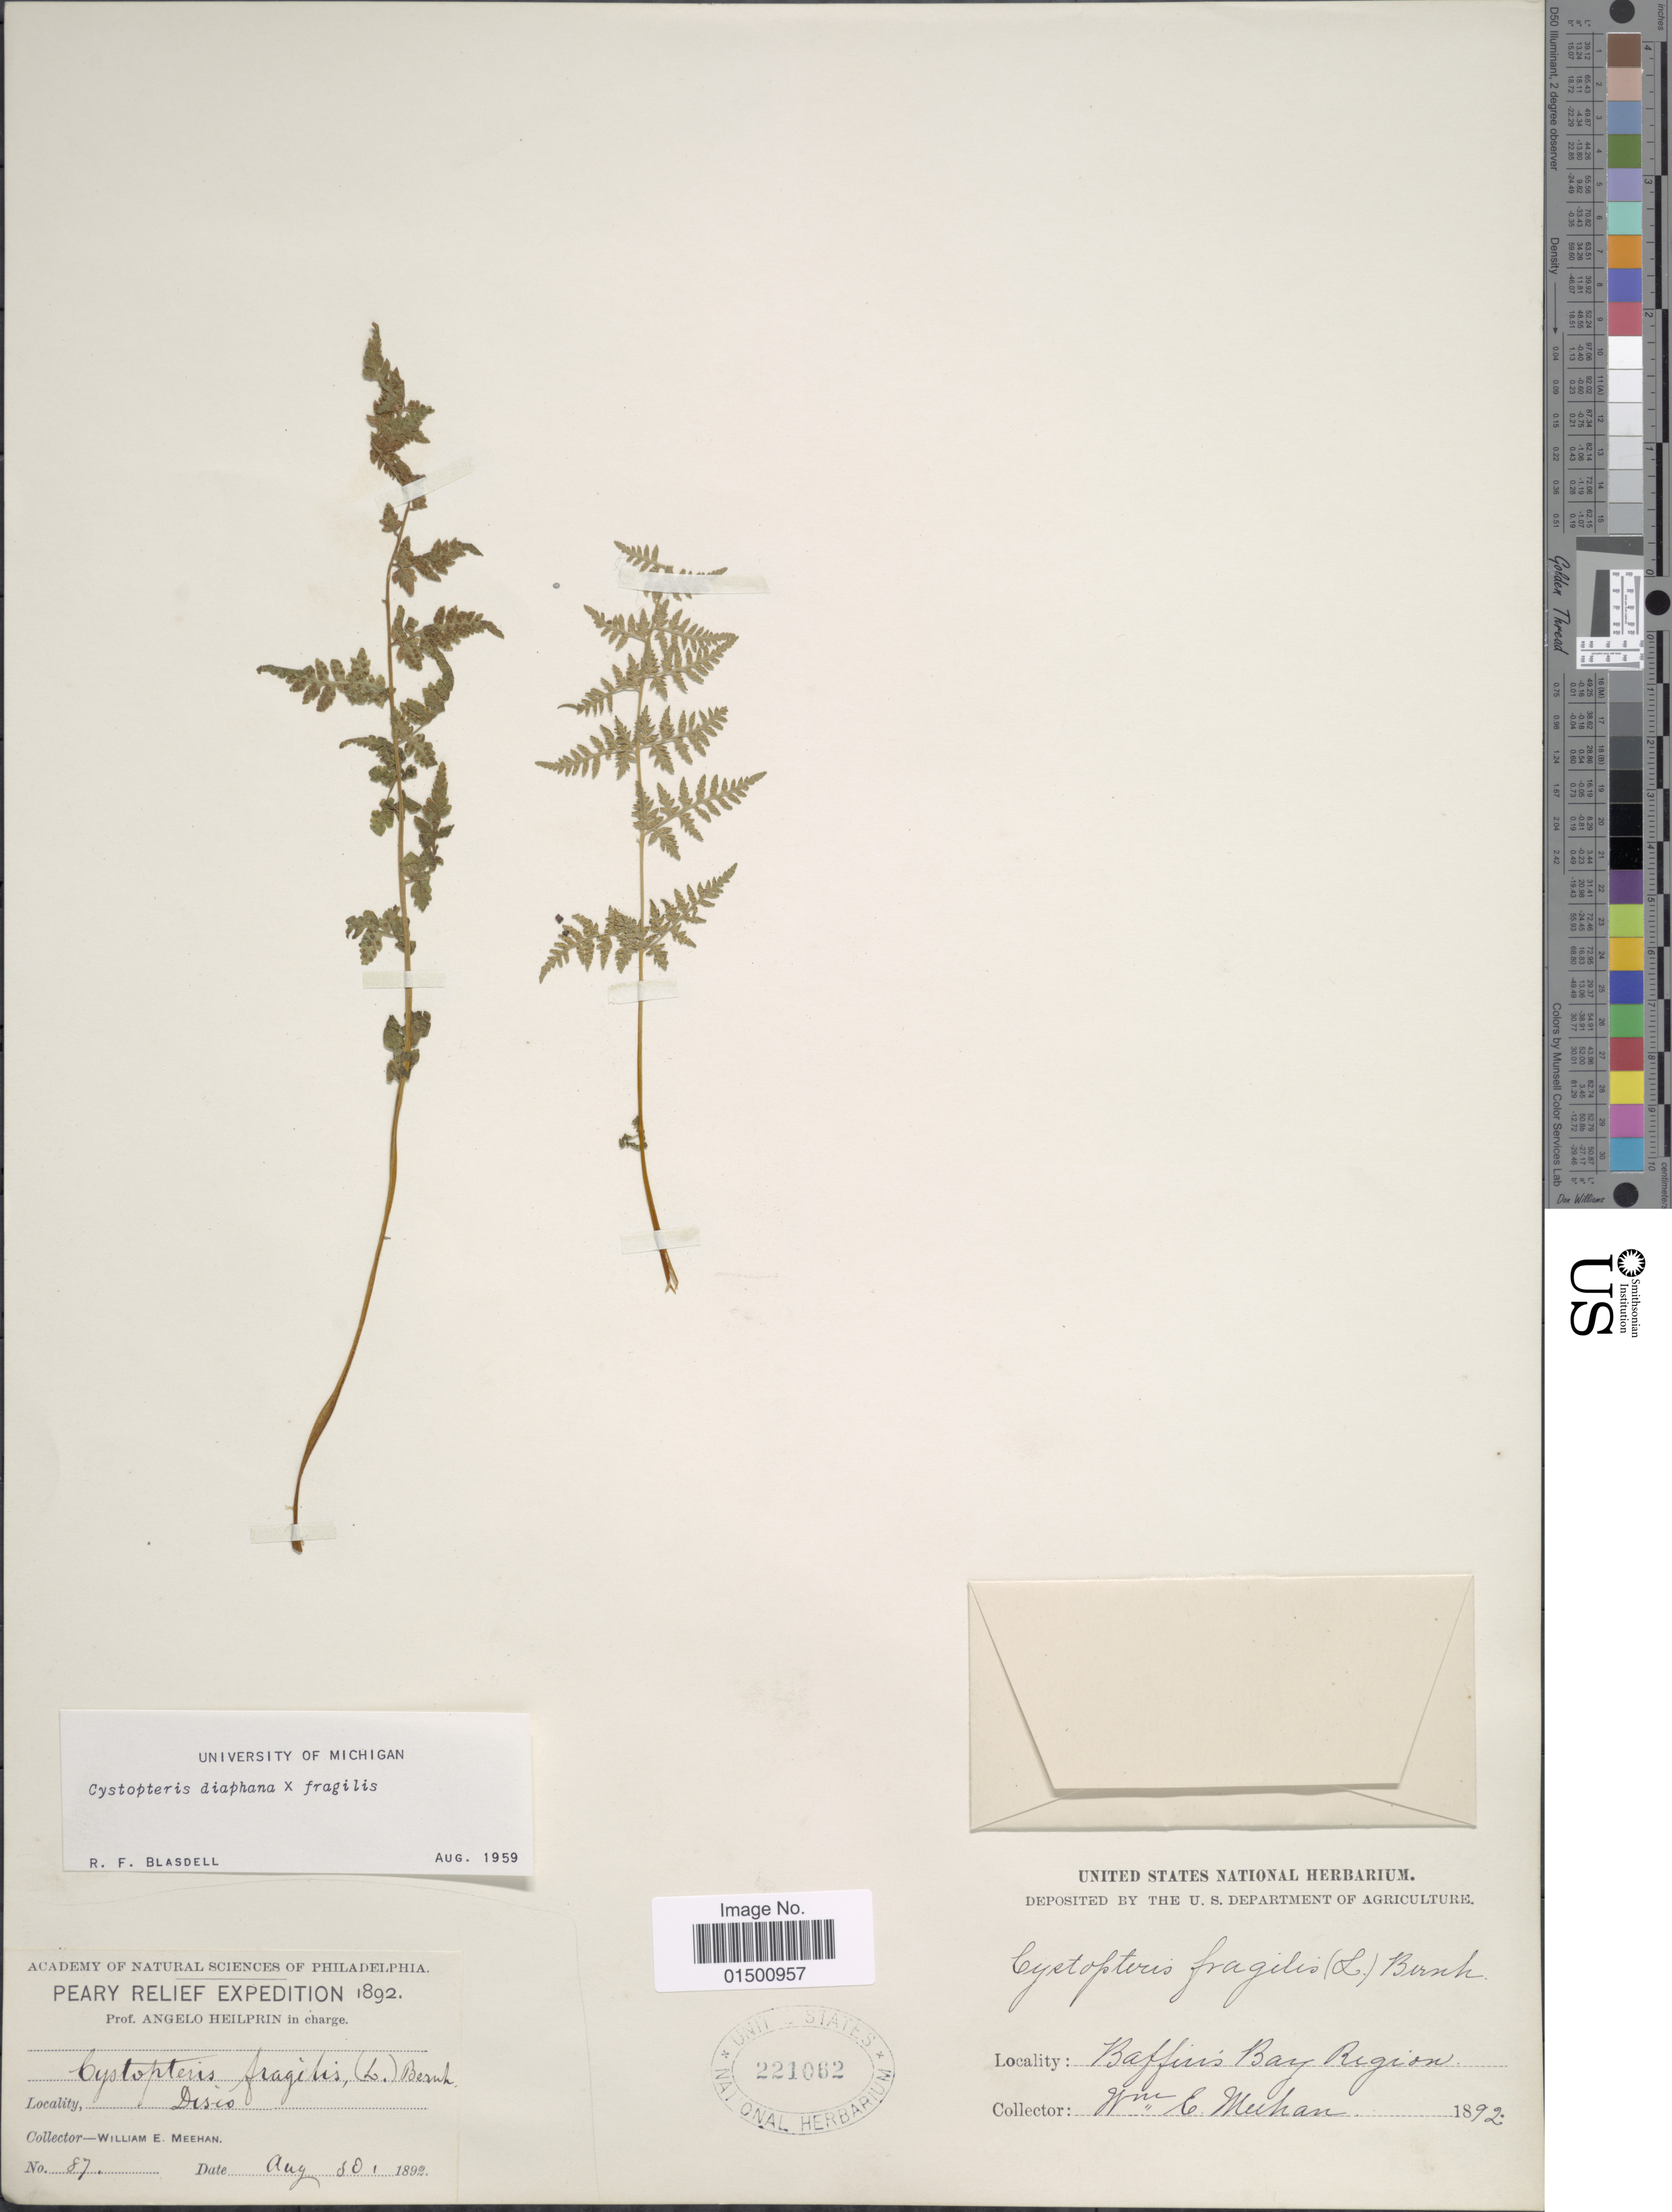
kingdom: Plantae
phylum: Tracheophyta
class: Polypodiopsida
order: Polypodiales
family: Cystopteridaceae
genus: Cystopteris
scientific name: Cystopteris diaphana x C. fragilis (L.) Bernh.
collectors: W. Meehan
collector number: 87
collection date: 1892-08-30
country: Greenland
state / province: Qeqertalik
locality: Disco, Qaasuitsup., Baffiris Bay Region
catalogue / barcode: US 221062